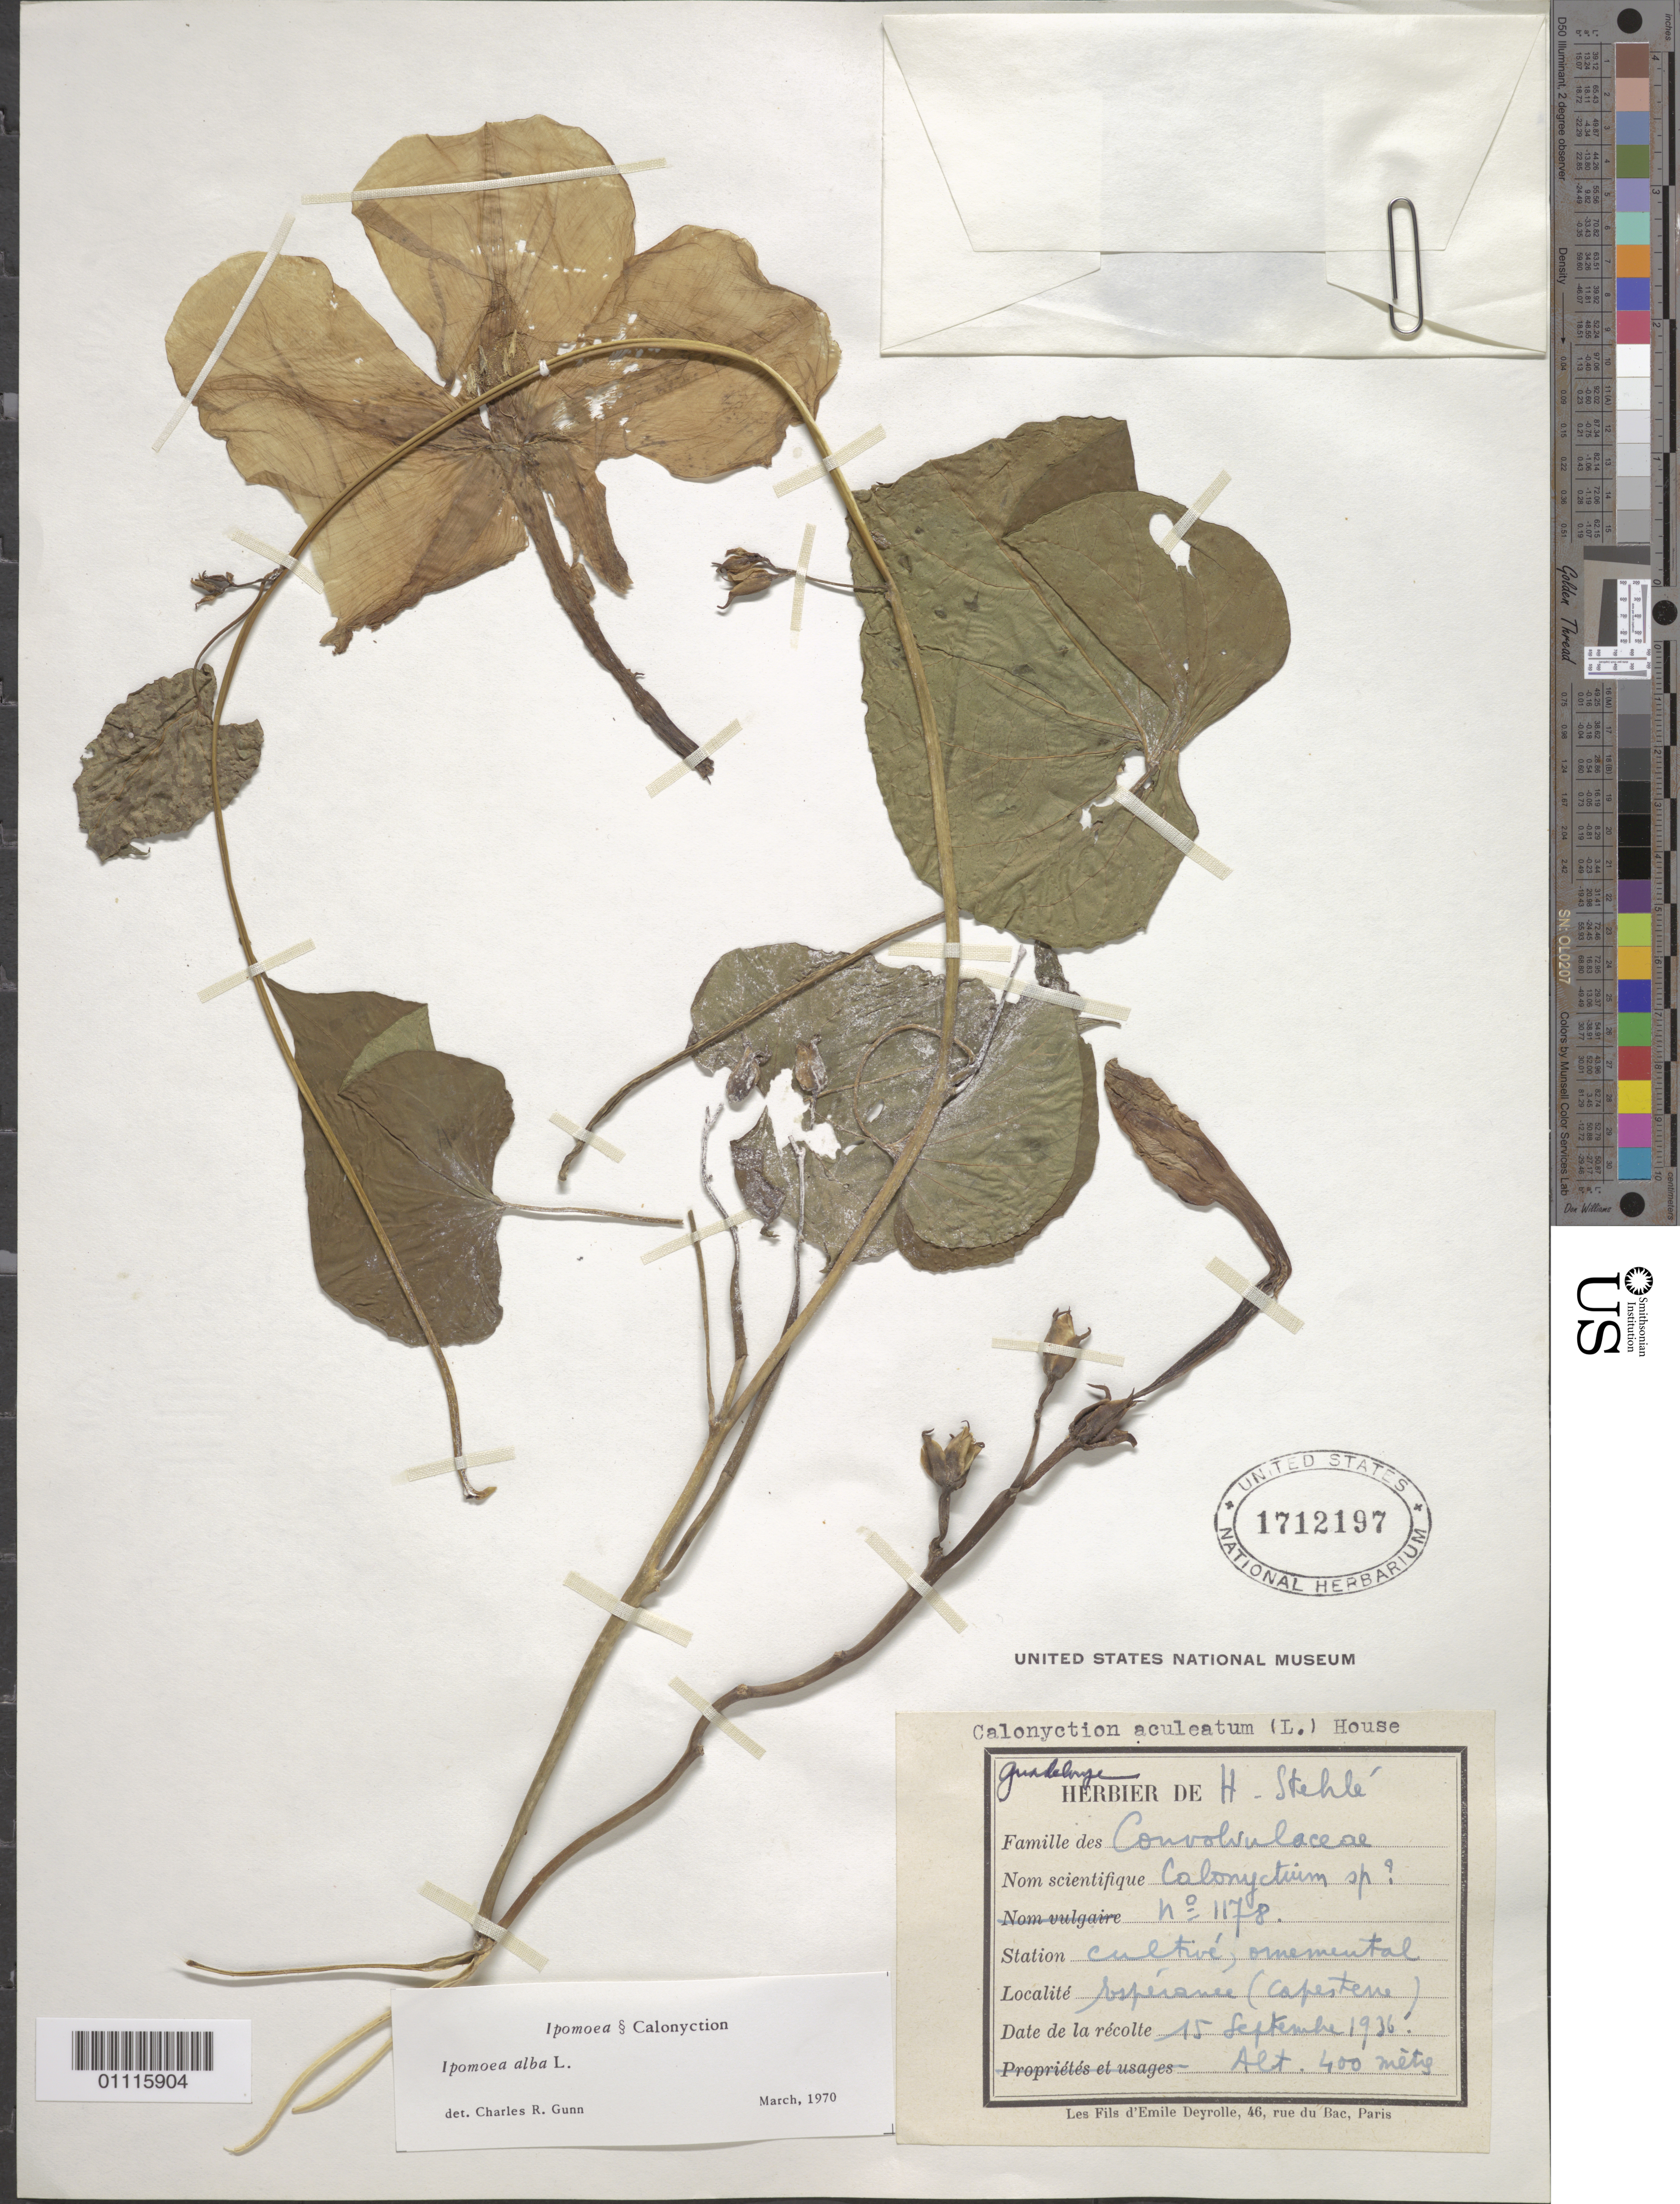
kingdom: Plantae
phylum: Tracheophyta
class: Magnoliopsida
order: Solanales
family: Convolvulaceae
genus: Ipomoea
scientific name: Ipomoea alba L.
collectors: H. Stehlé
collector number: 1178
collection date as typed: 15 Sep 1936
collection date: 1936-09-15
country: Guadeloupe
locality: Espérance (Capesterre)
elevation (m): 400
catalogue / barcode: US 1712197